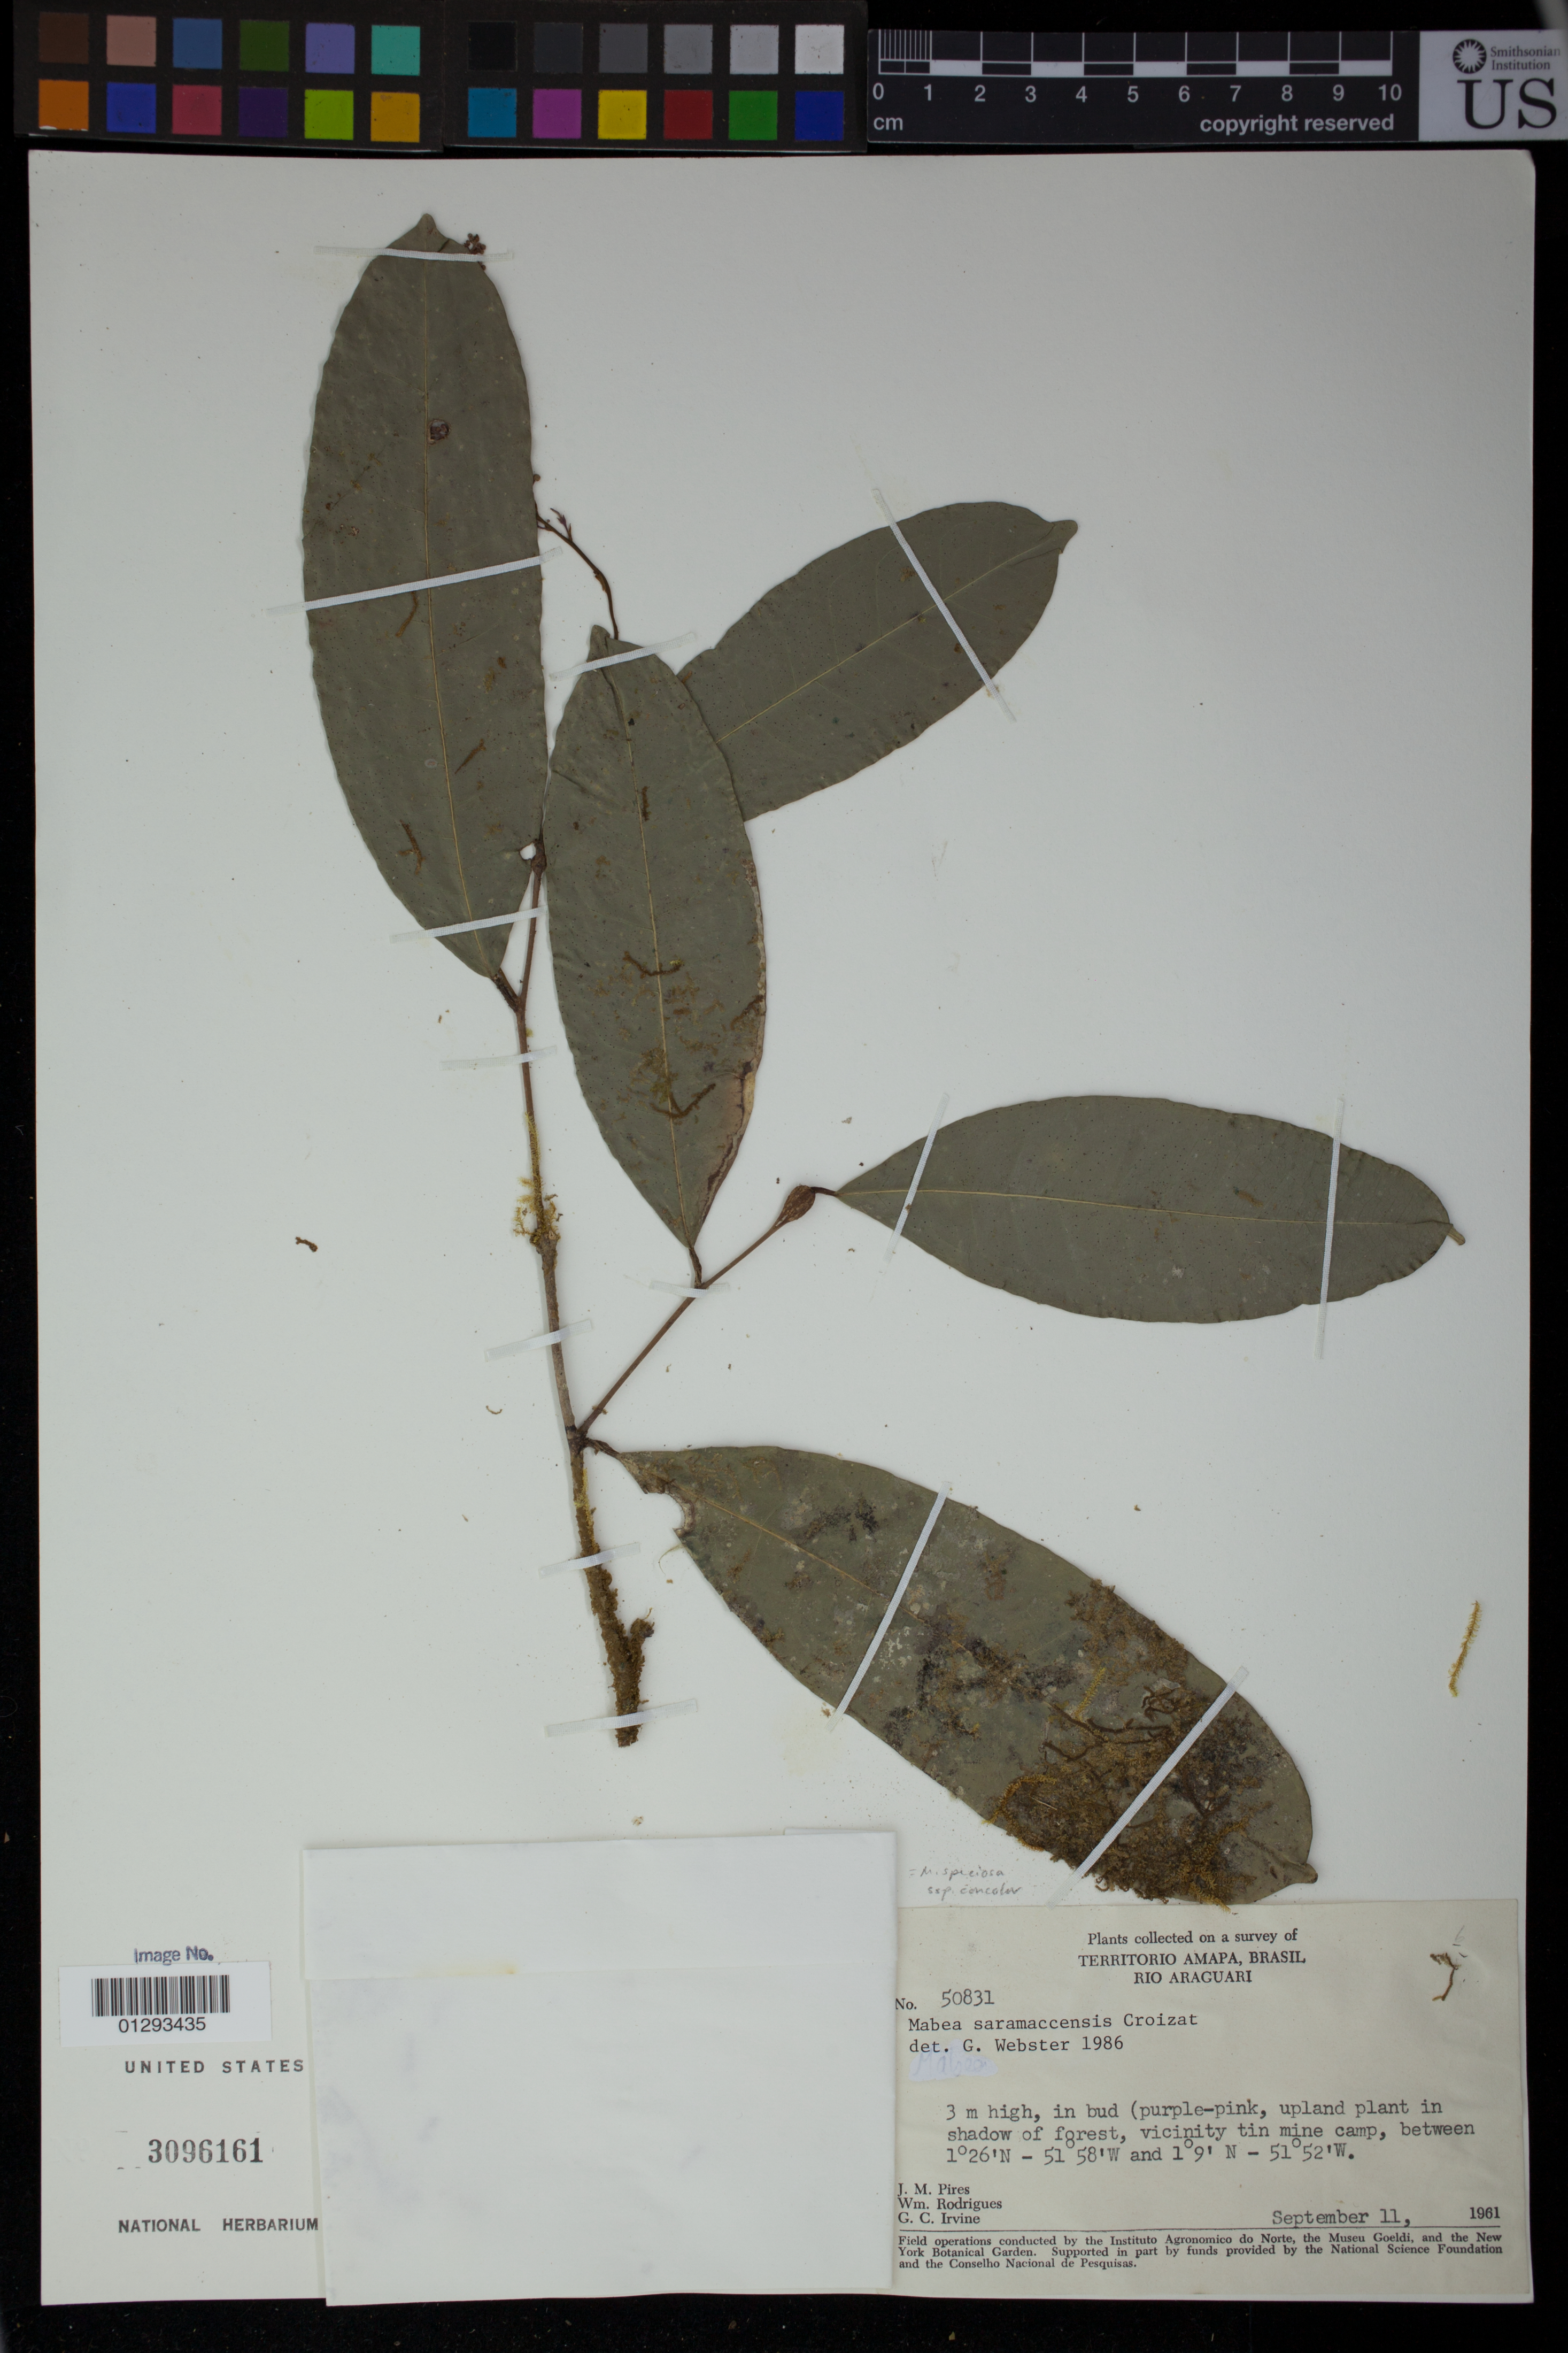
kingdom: Plantae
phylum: Tracheophyta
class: Magnoliopsida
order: Malpighiales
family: Euphorbiaceae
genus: Mabea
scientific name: Mabea speciosa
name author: Müll. Arg.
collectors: J. M. Pires, W. A. Rodrigues & G. Irvine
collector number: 50831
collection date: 1961-09-11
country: Brazil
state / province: Amapá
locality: vicinity tin mine camp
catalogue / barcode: US 3096161